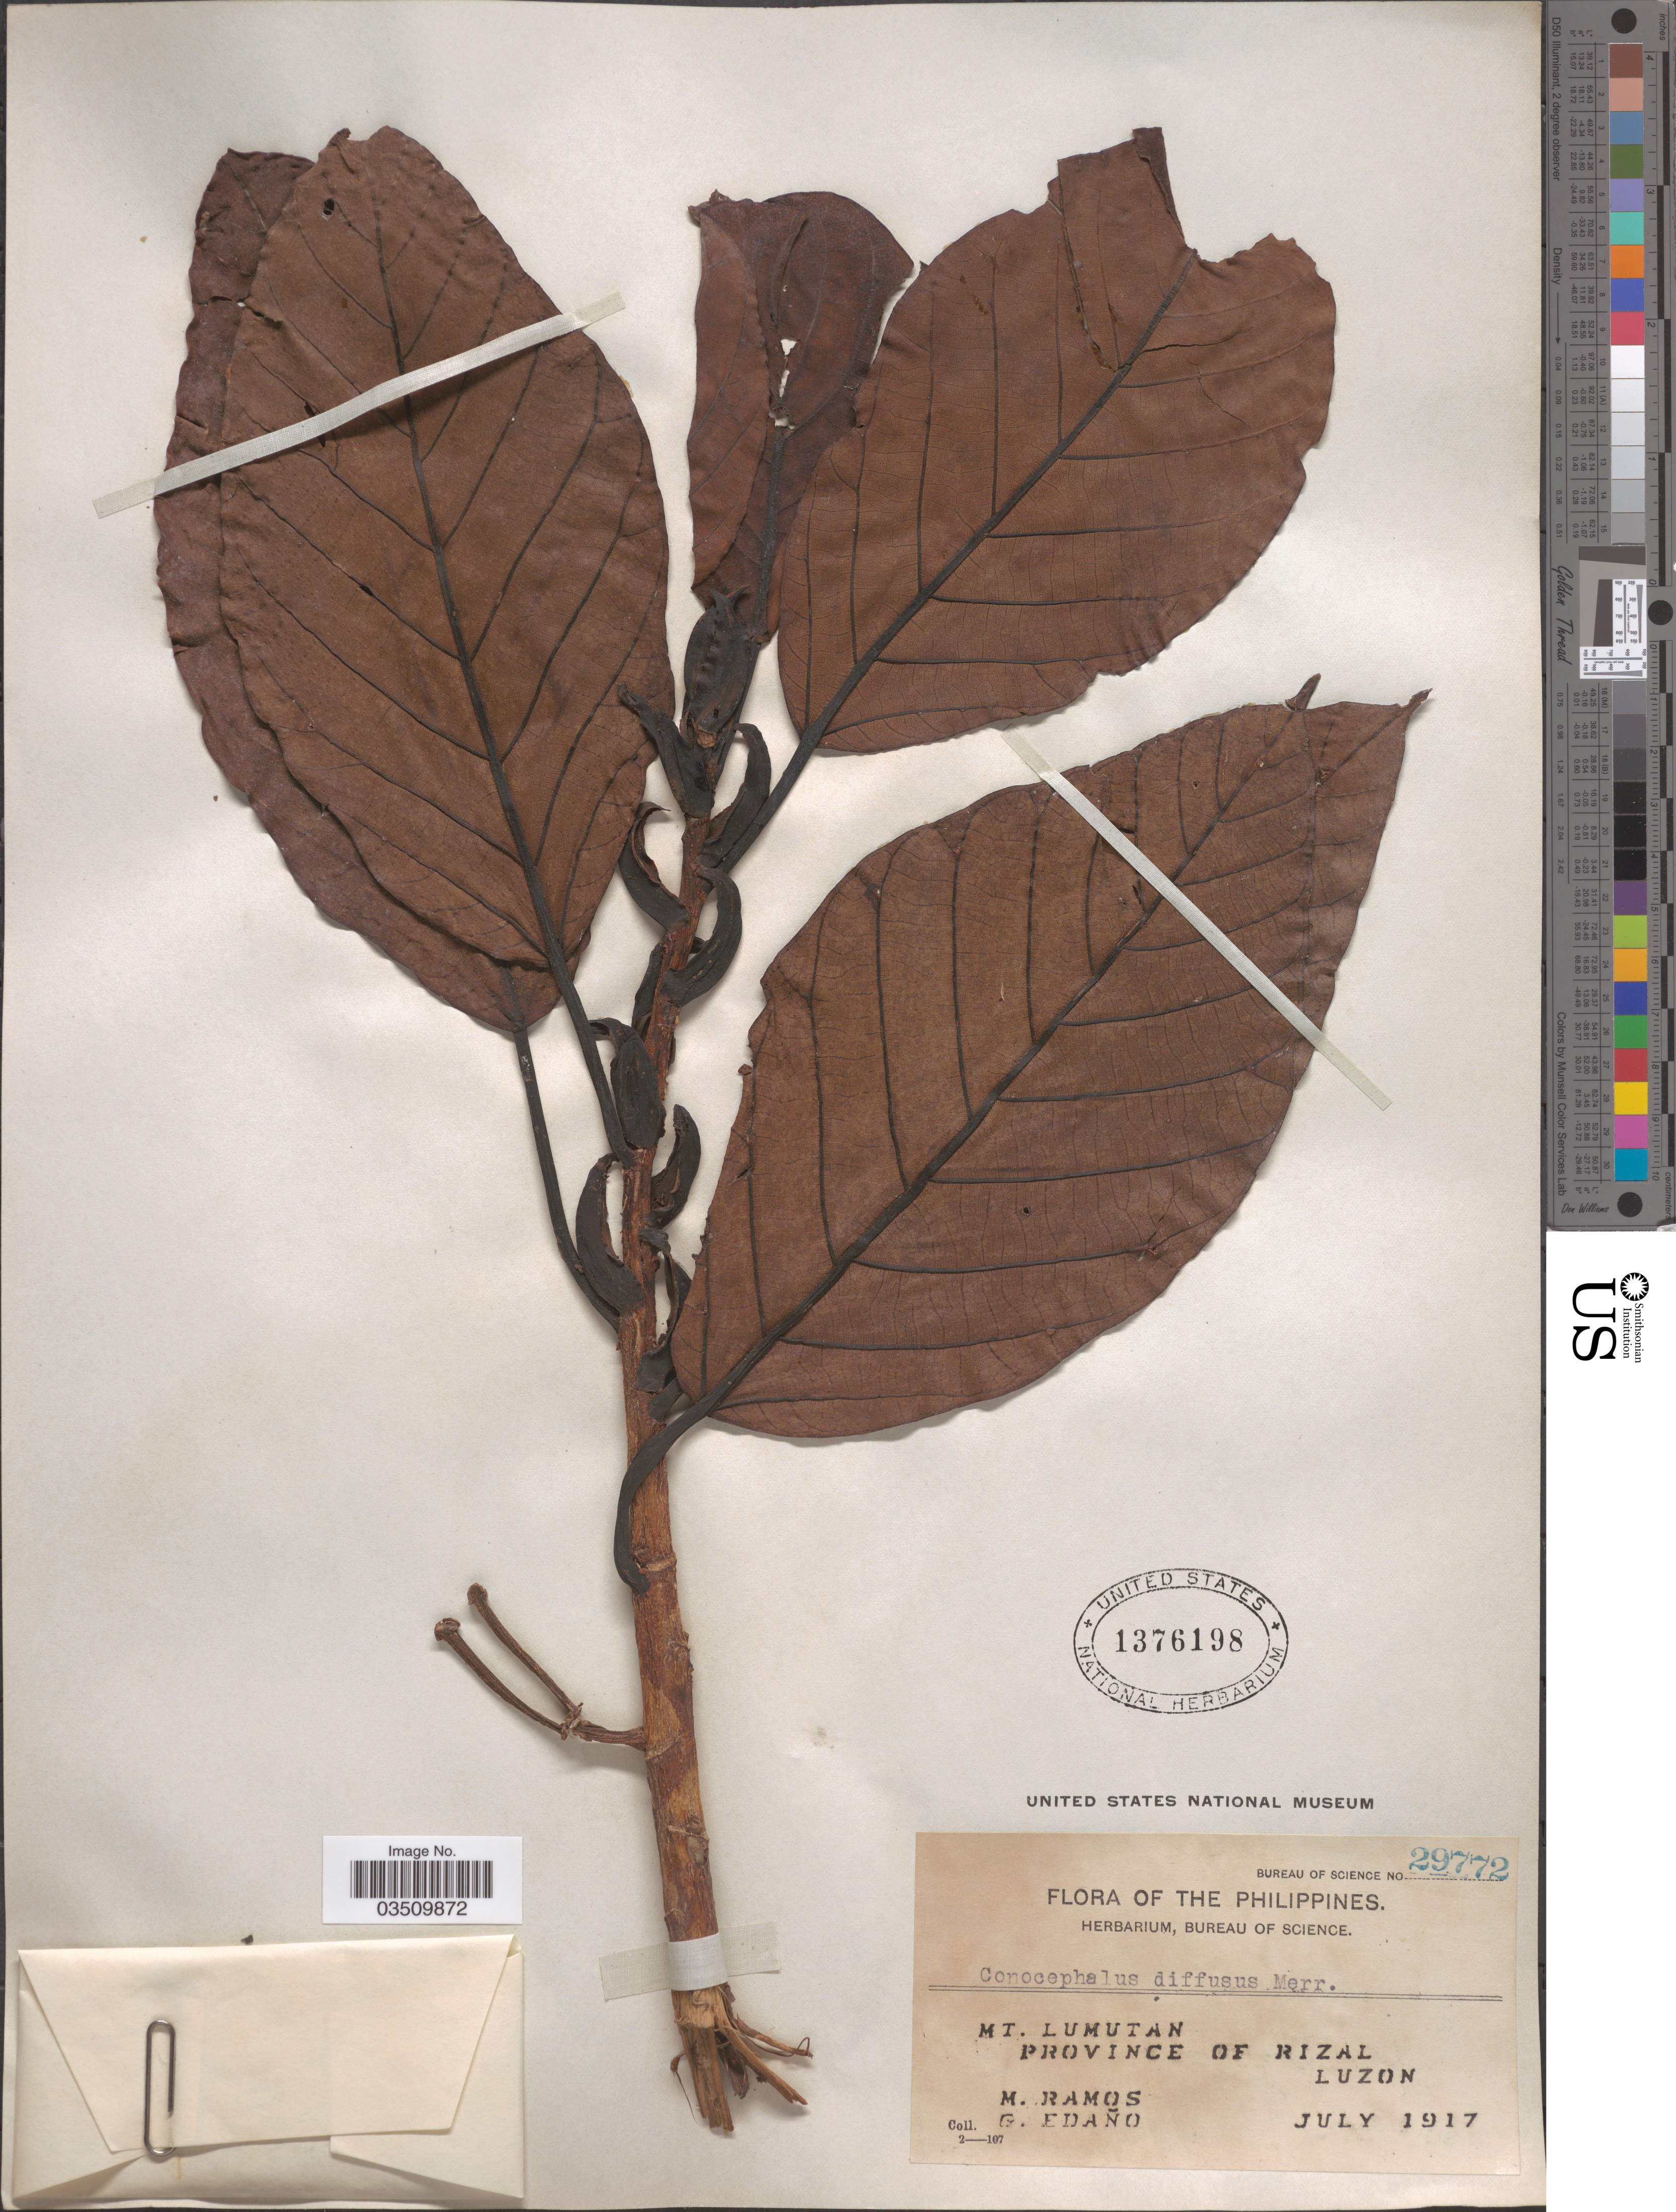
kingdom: Plantae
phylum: Tracheophyta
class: Magnoliopsida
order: Rosales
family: Urticaceae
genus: Poikilospermum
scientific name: Poikilospermum acuminatum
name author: (Trécul) Merr.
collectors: M. Ramos & G. Edaño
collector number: Bureau of Science 29772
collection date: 1917-07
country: Philippines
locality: Mt. Lumutan. Province of Rizal, Luzon.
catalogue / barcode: US 1376198